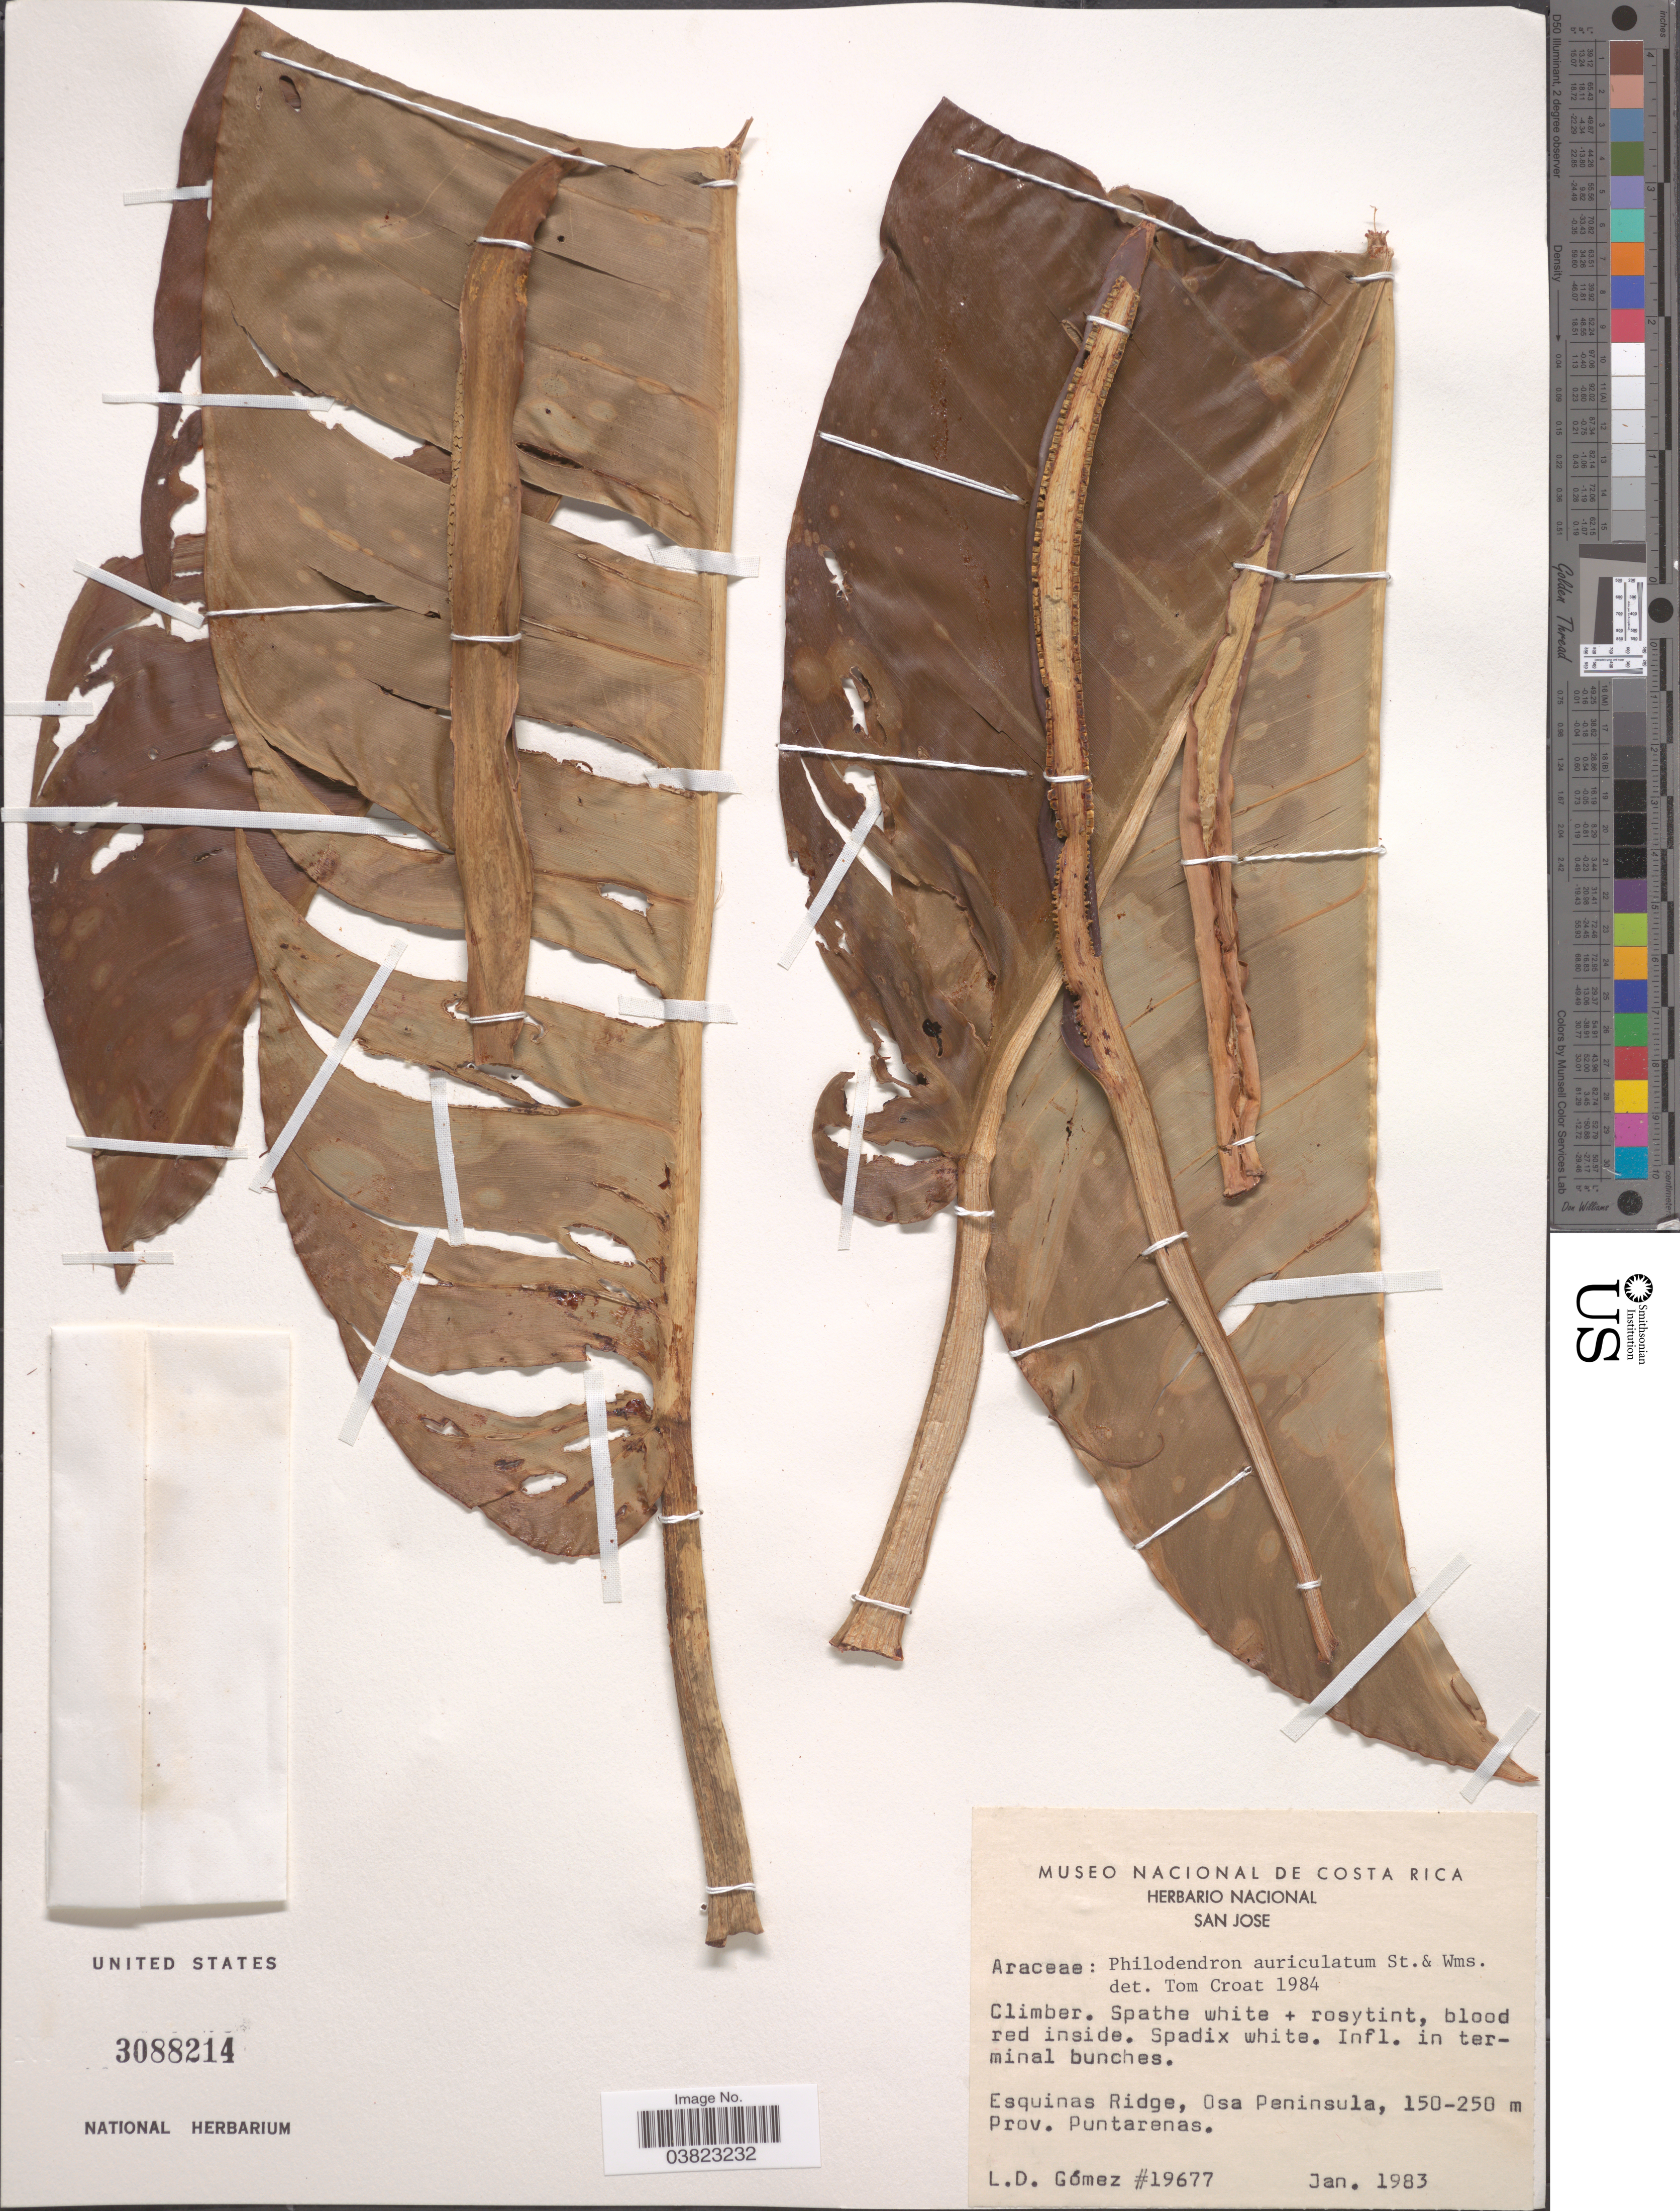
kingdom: Plantae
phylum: Tracheophyta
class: Liliopsida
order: Alismatales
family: Araceae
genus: Philodendron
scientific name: Philodendron auriculatum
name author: Standl. & L.O. Williams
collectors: L. D. Gómez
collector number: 19677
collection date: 1983-01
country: Costa Rica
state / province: Puntarenas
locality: Esquinas Ridge, Osa Peninsula.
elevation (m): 150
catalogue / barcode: US 3088214